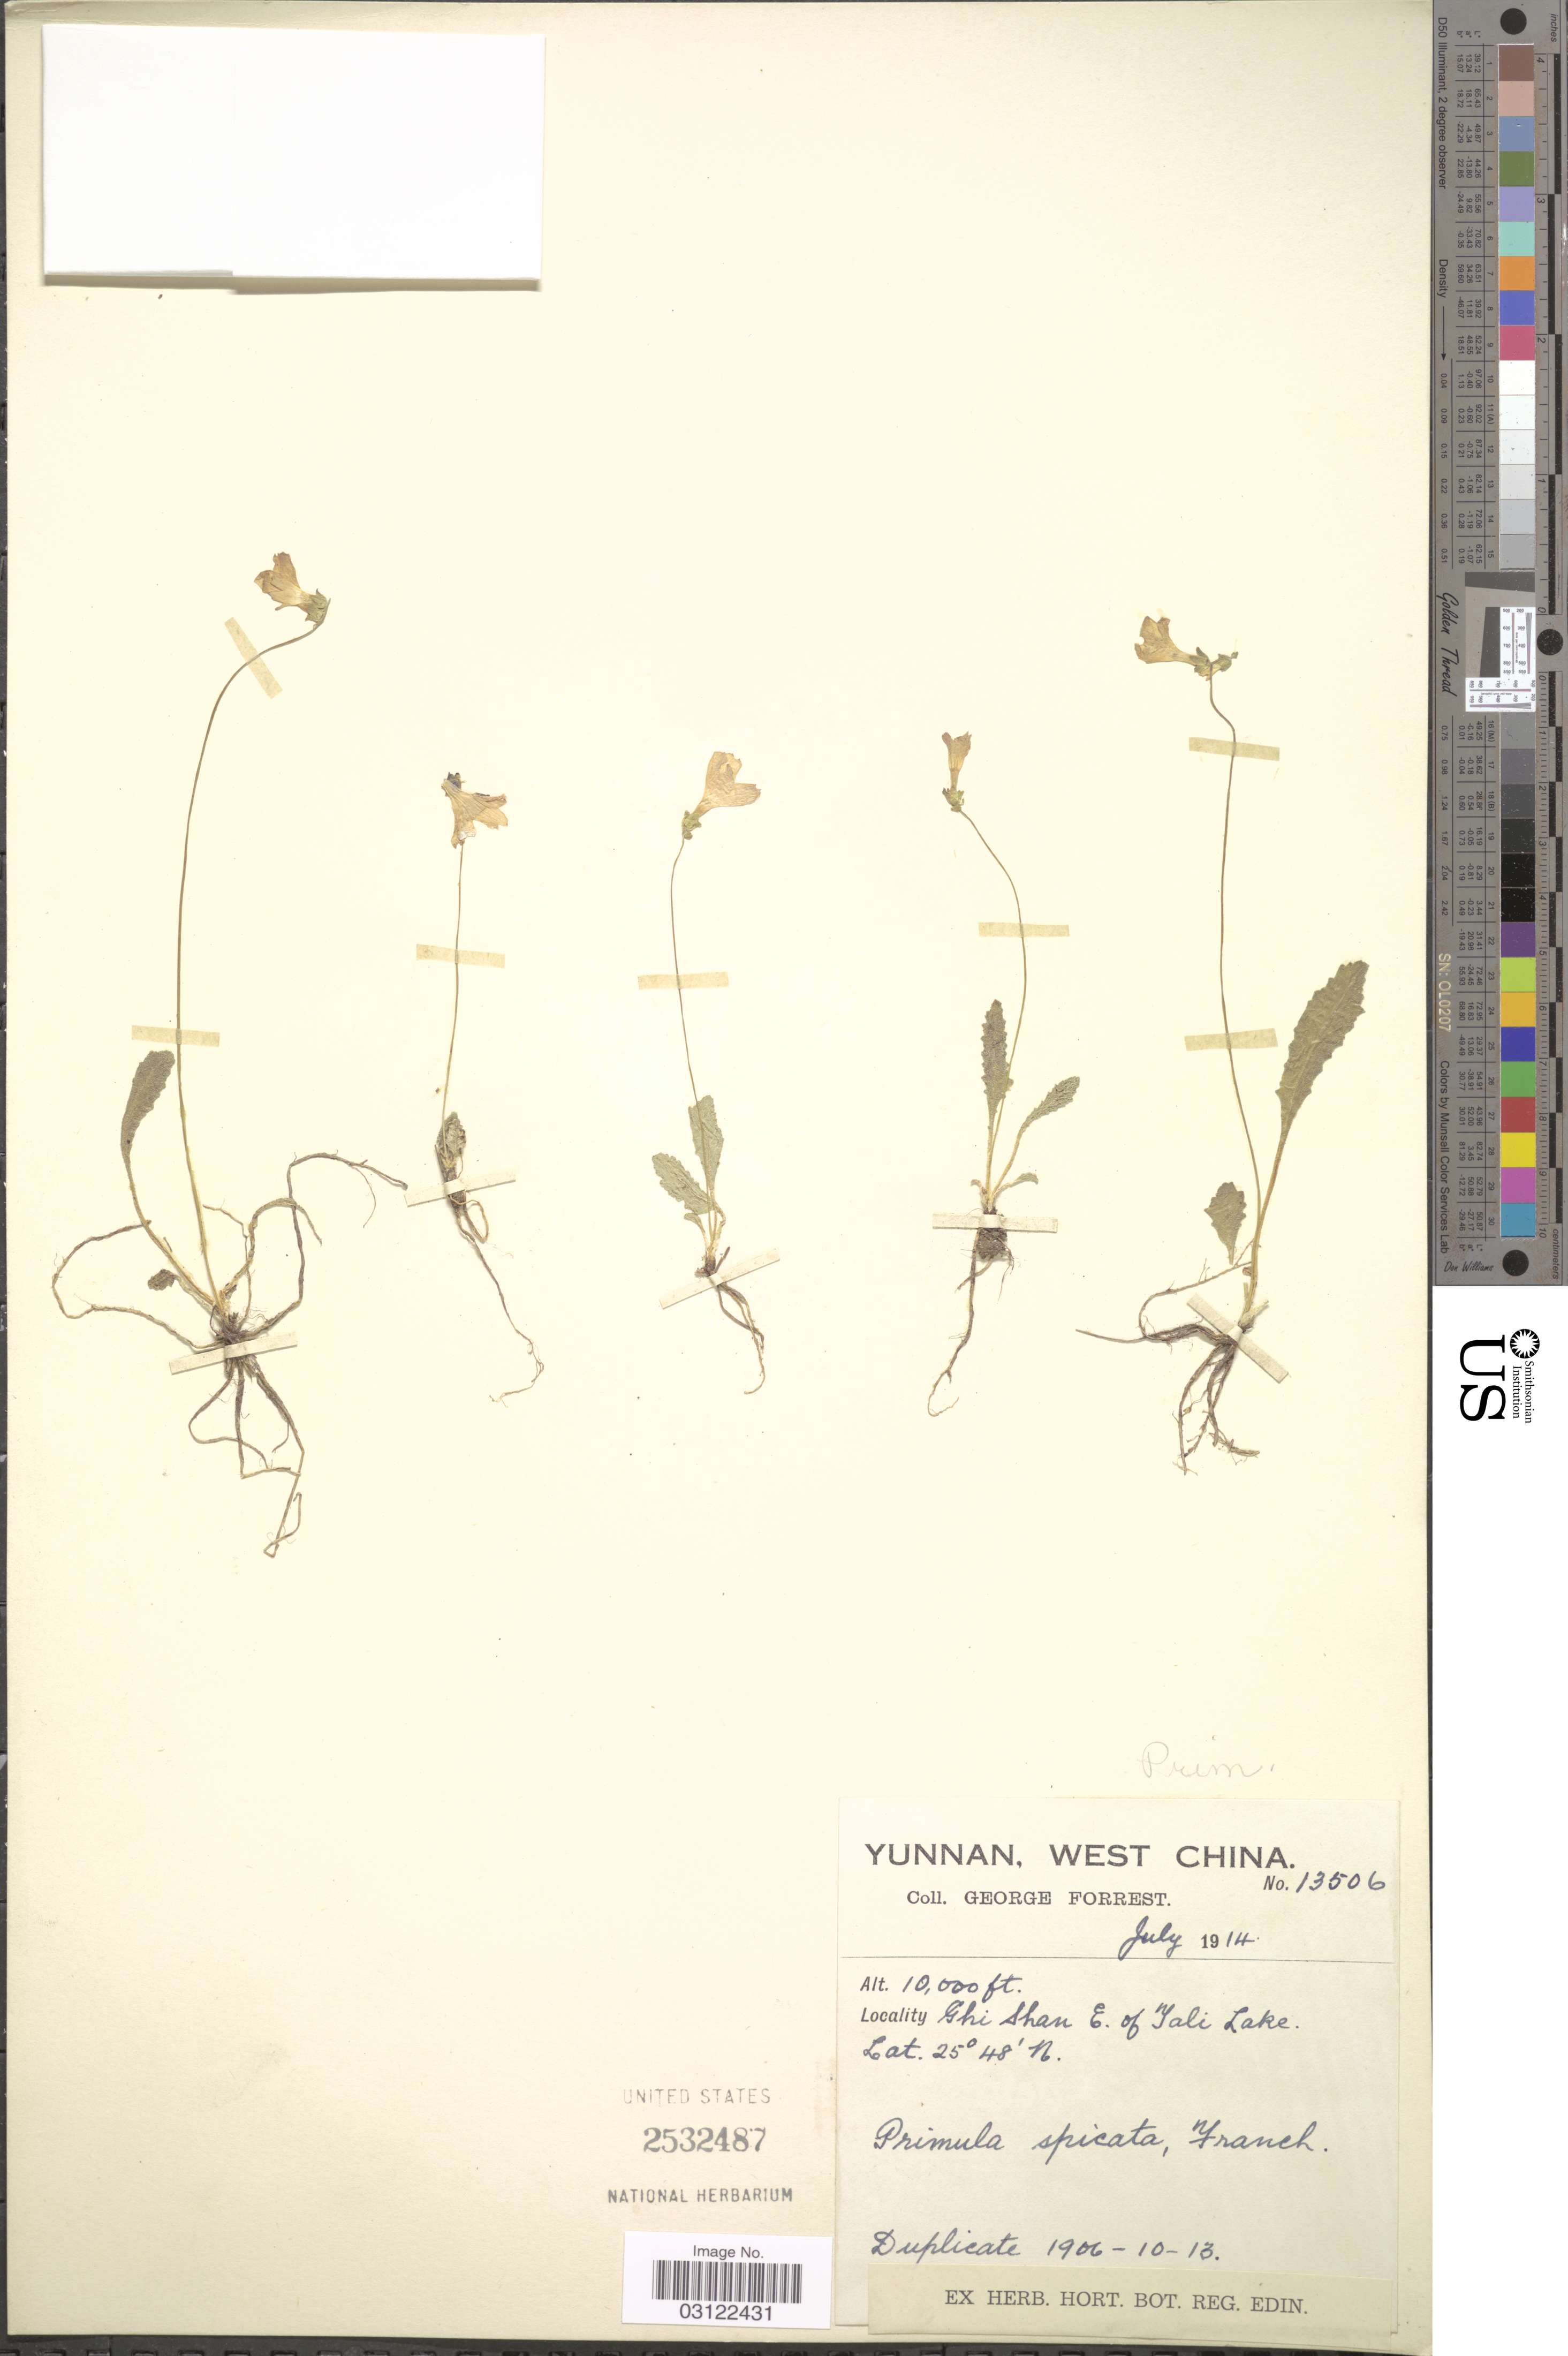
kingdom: Plantae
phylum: Tracheophyta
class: Magnoliopsida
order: Ericales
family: Primulaceae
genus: Primula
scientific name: Primula spicata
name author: Franch.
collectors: G. Forrest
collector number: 13506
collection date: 1914-07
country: China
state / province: Yunnan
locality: West China. Ghi Shan E. of Tali Lake.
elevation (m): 3048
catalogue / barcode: US 2532487